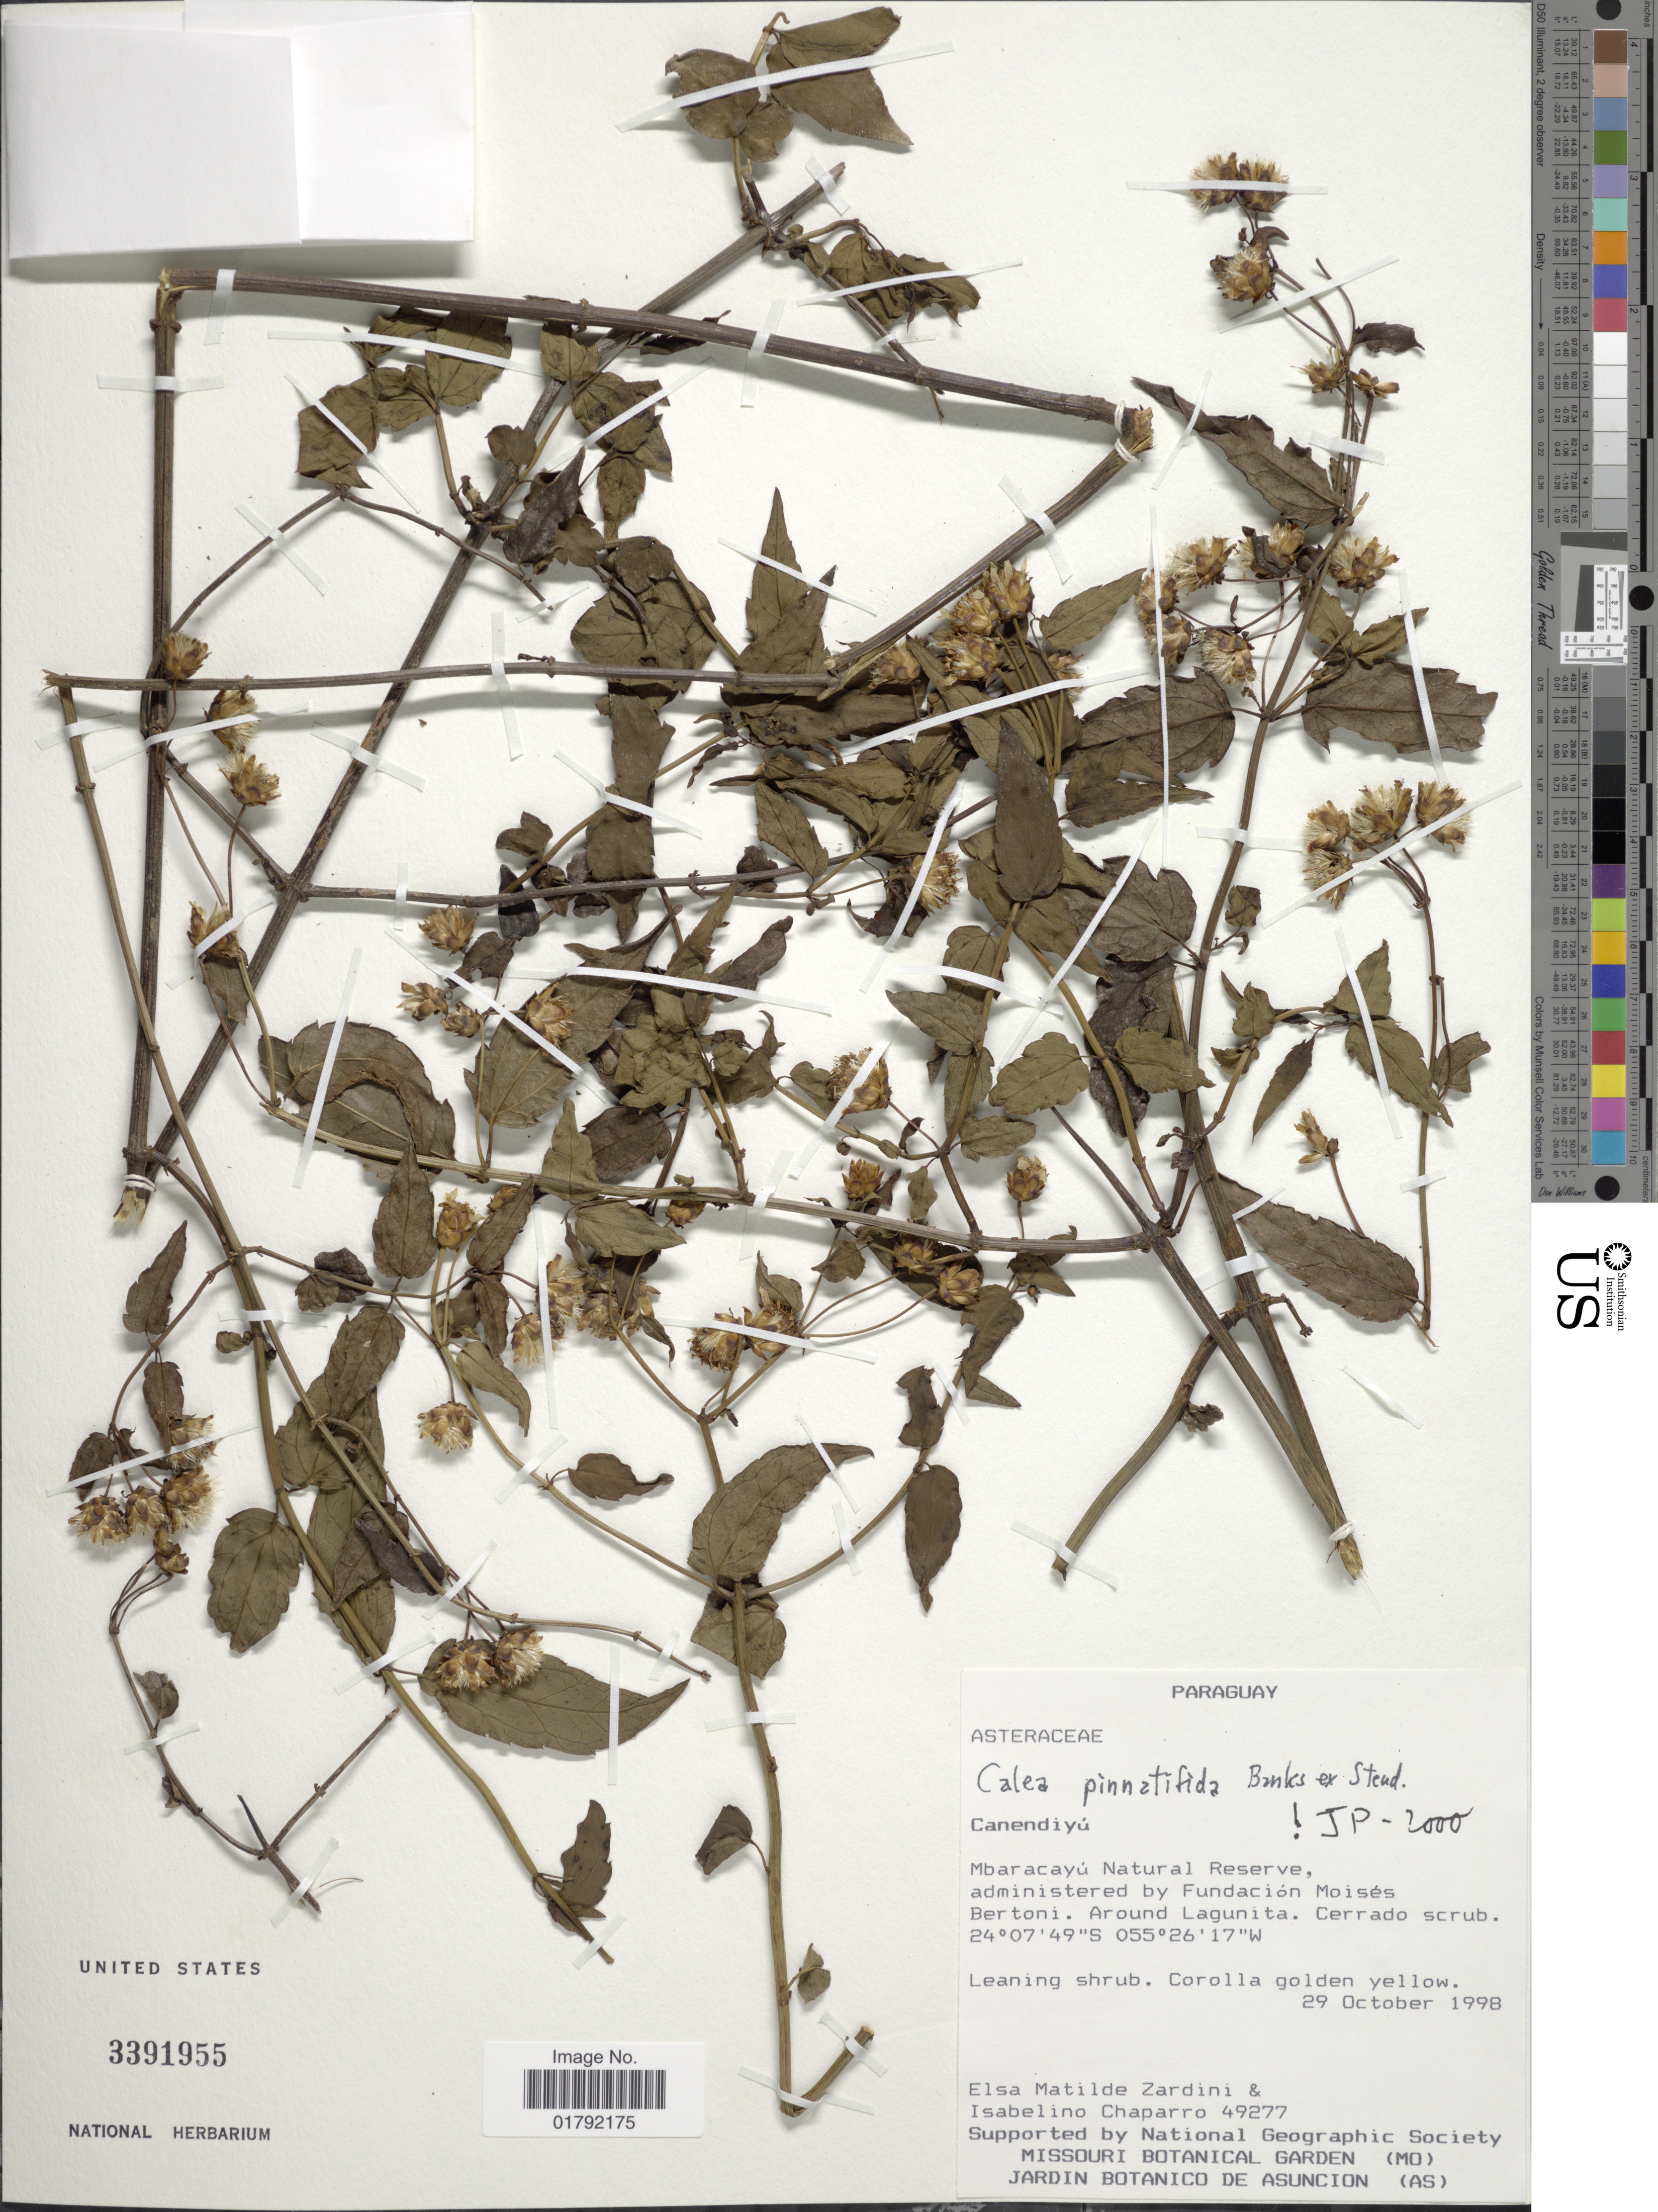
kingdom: Plantae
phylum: Tracheophyta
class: Magnoliopsida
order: Asterales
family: Asteraceae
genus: Calea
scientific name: Calea pinnatifida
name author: Banks ex Steud.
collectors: E. M. Zardini & I. Chaparro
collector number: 49277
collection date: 1998-10-29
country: Paraguay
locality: Canendiyu, Mbaracayu Natural Reserve, administered by Fundacion Moises Bertoni.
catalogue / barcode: US 3391955